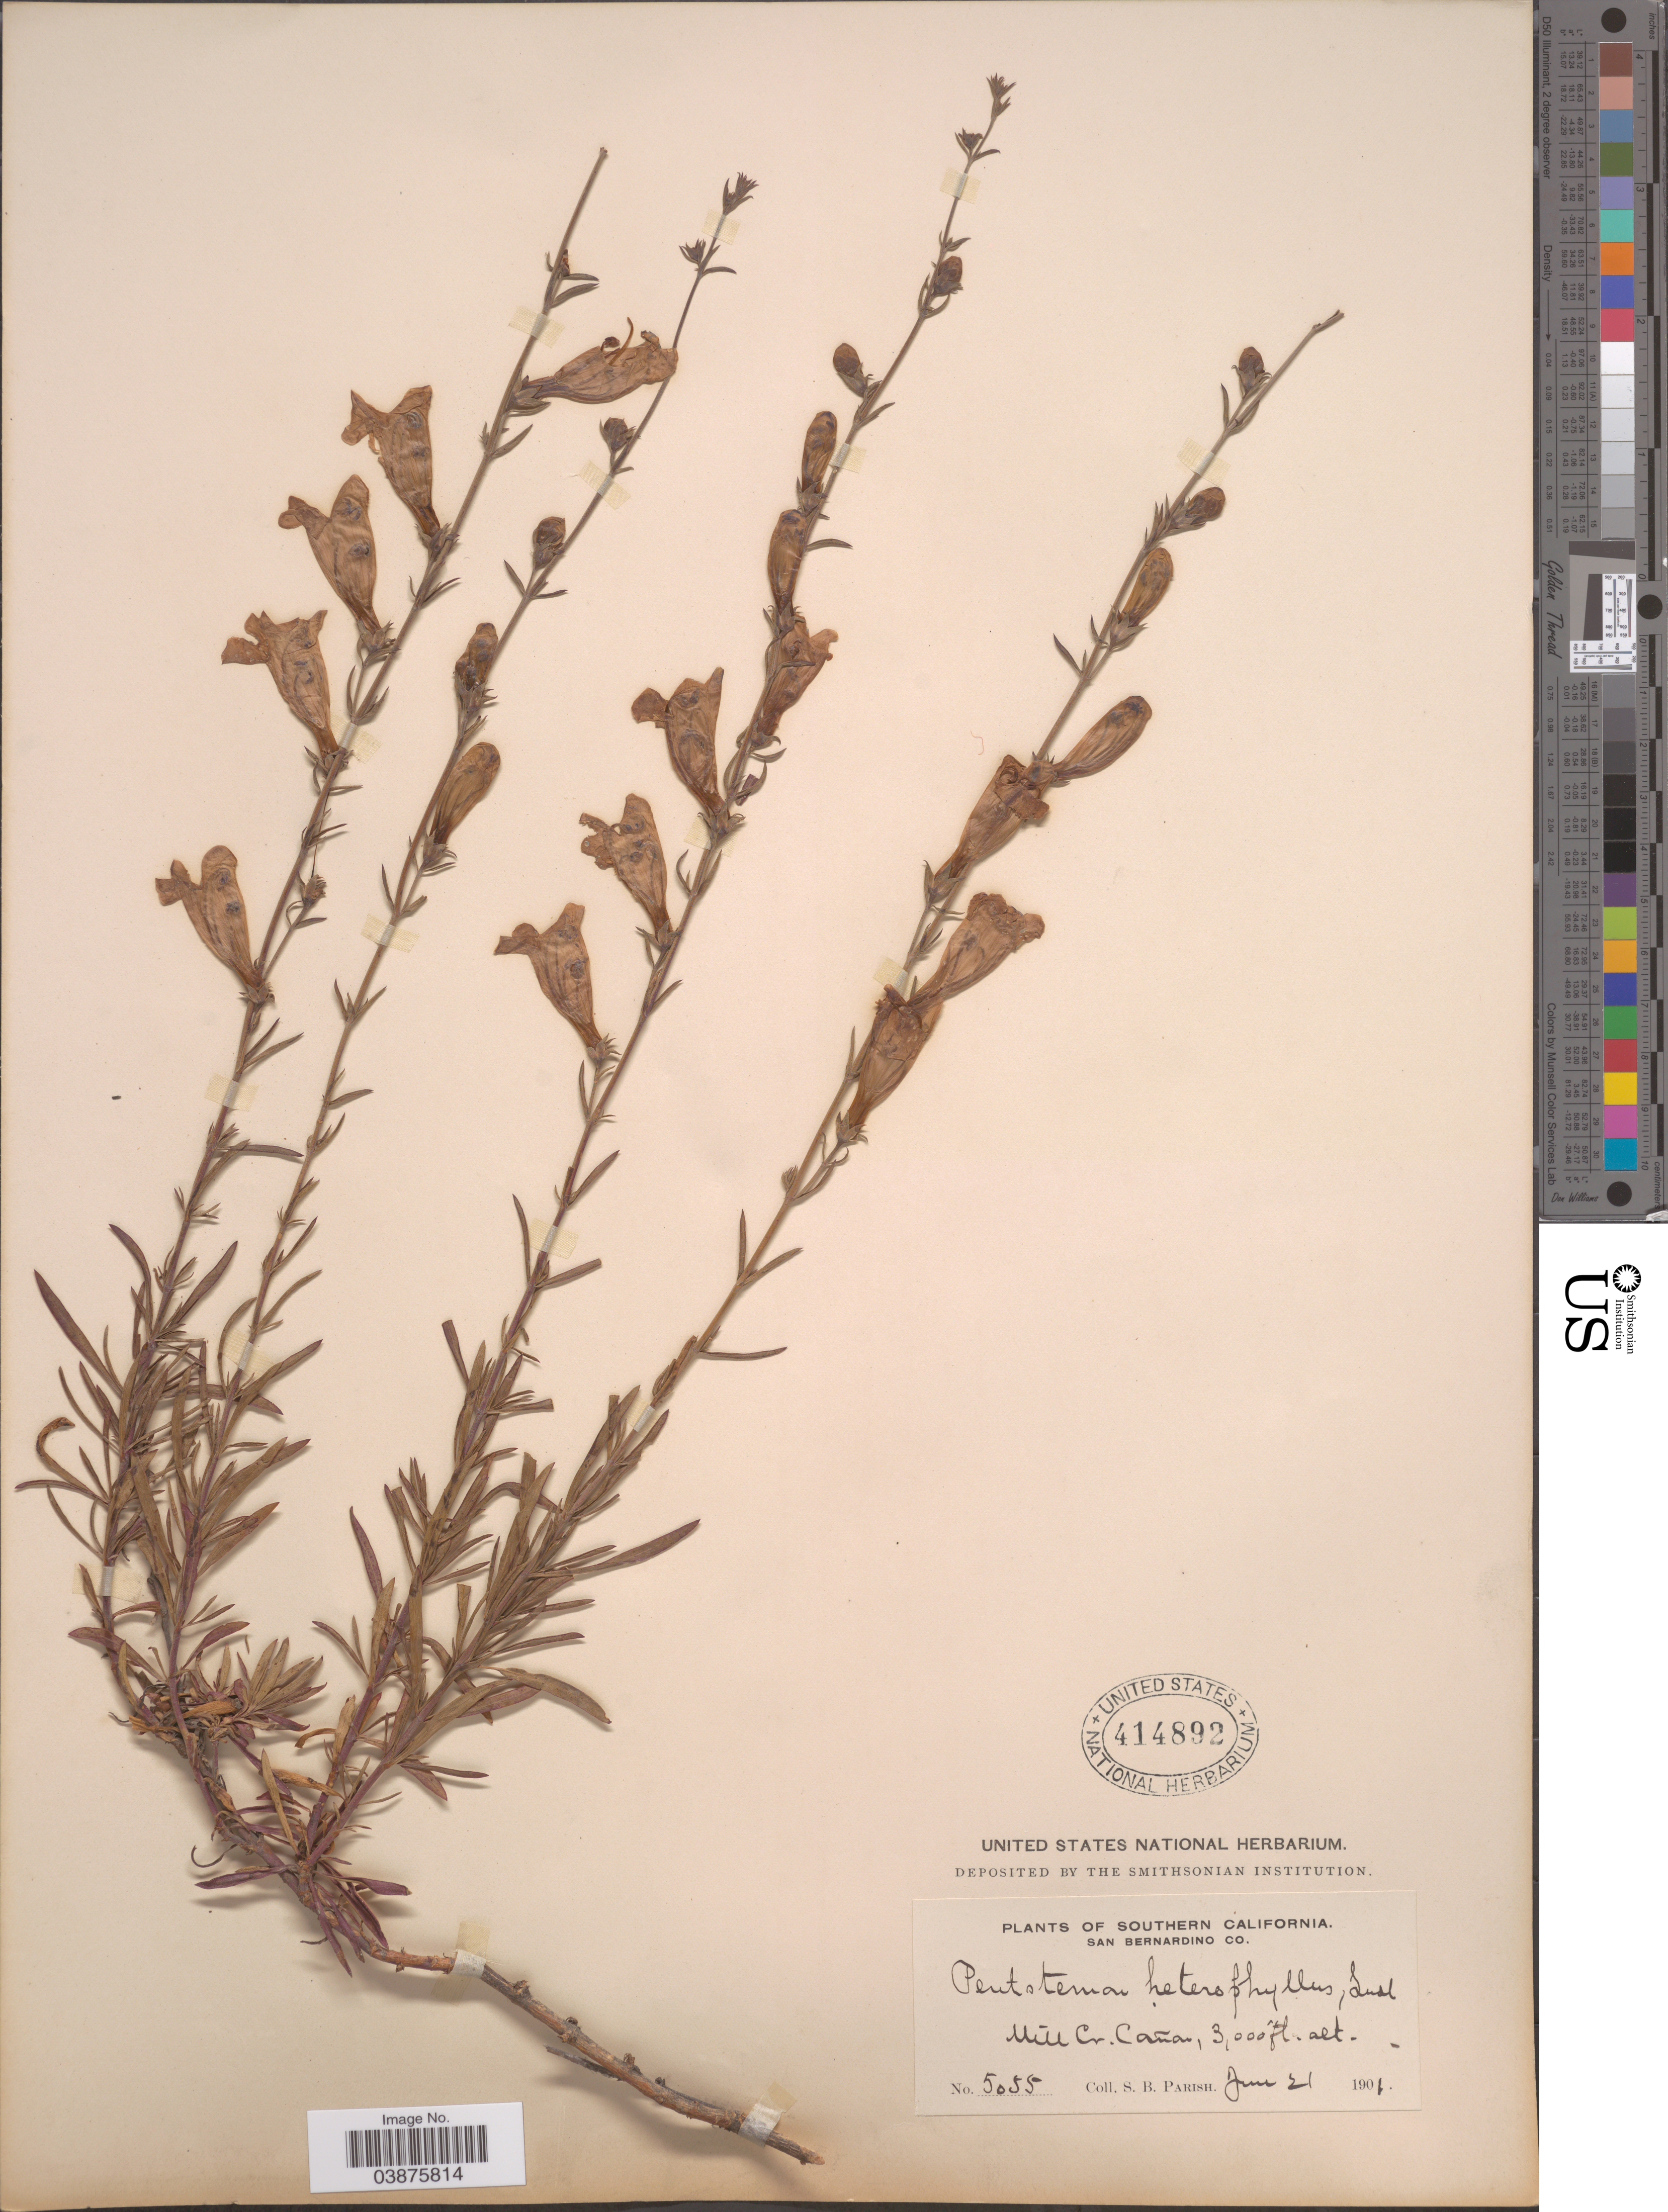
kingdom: Plantae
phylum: Tracheophyta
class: Magnoliopsida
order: Lamiales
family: Plantaginaceae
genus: Penstemon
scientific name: Penstemon heterophyllus subsp. australis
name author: (Munz & I.M. Johnst.) D.D. Keck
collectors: S. B. Parish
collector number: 5055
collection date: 1901-06-21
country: United States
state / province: California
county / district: San Bernardino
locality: Southern California. San Bernardino Co. Mill Cr. Cañon.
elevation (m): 914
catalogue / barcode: US 414892